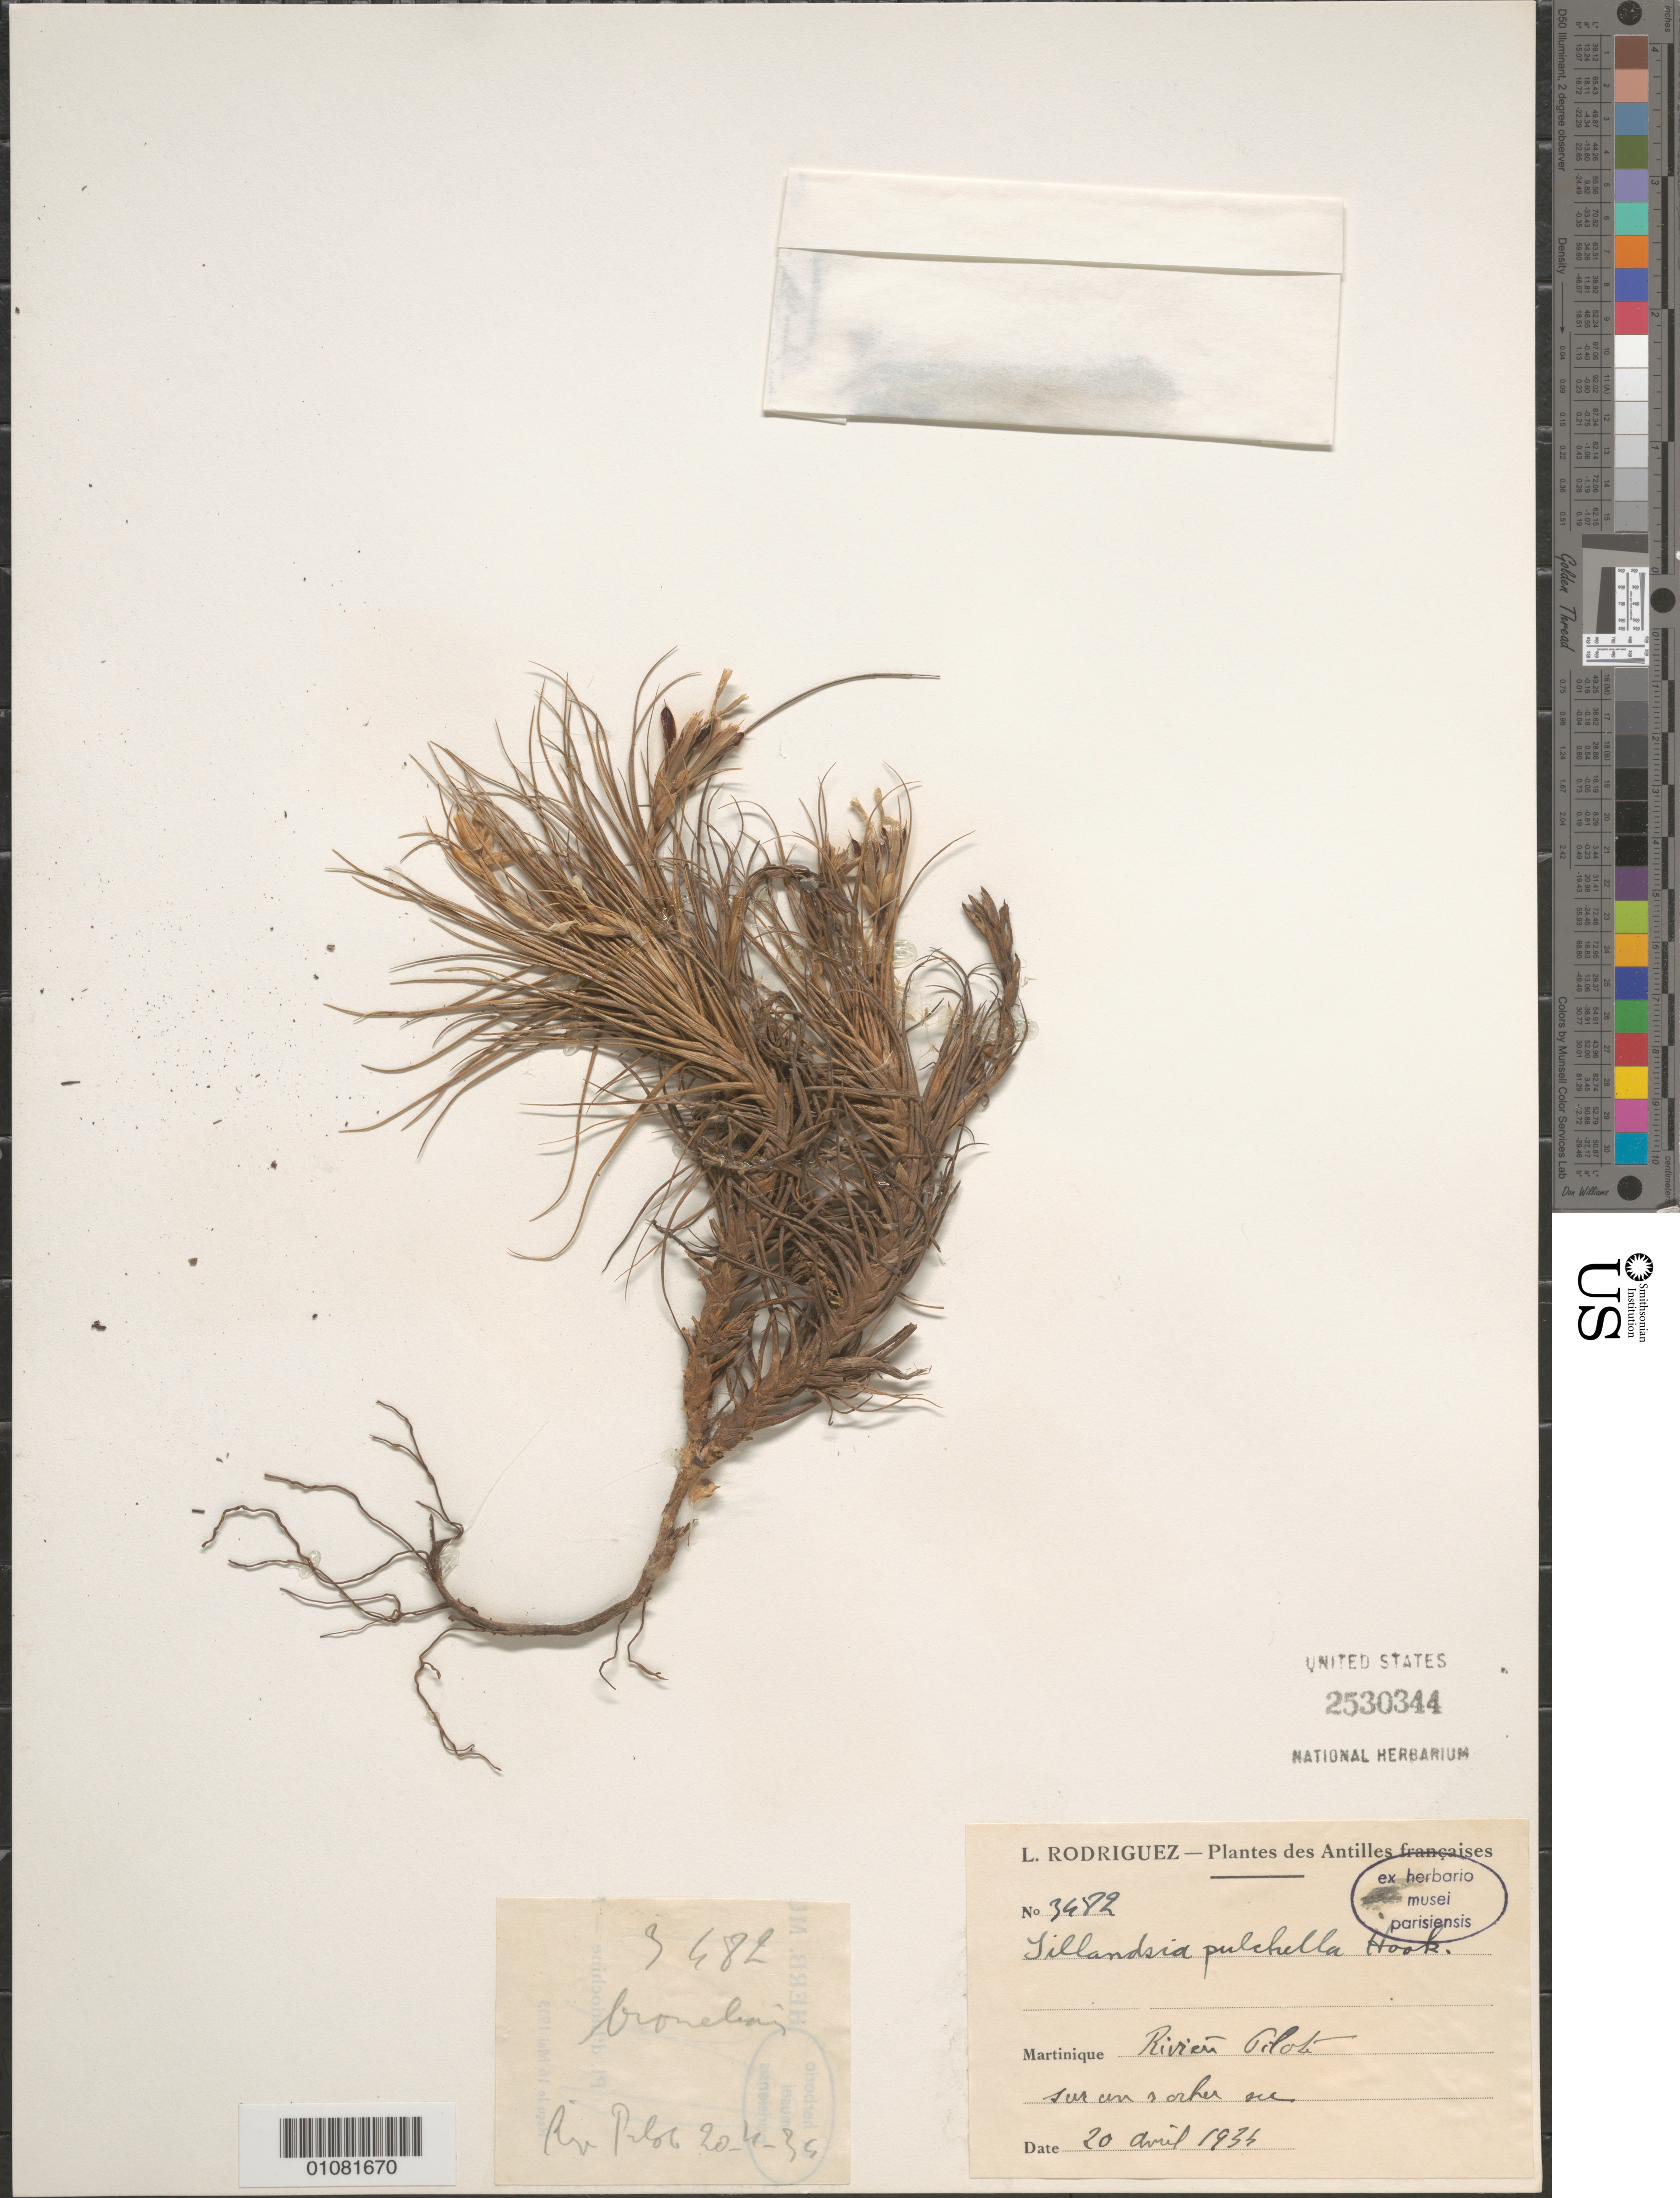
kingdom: Plantae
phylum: Tracheophyta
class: Liliopsida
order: Poales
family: Bromeliaceae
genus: Tillandsia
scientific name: Tillandsia pulchella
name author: Hook.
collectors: L. Rodriguez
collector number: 3682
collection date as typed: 20 Apr 1935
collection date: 1935-04-20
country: Martinique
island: Martinique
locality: Rivière Pilot, sur un sorber sie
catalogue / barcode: US 2530344